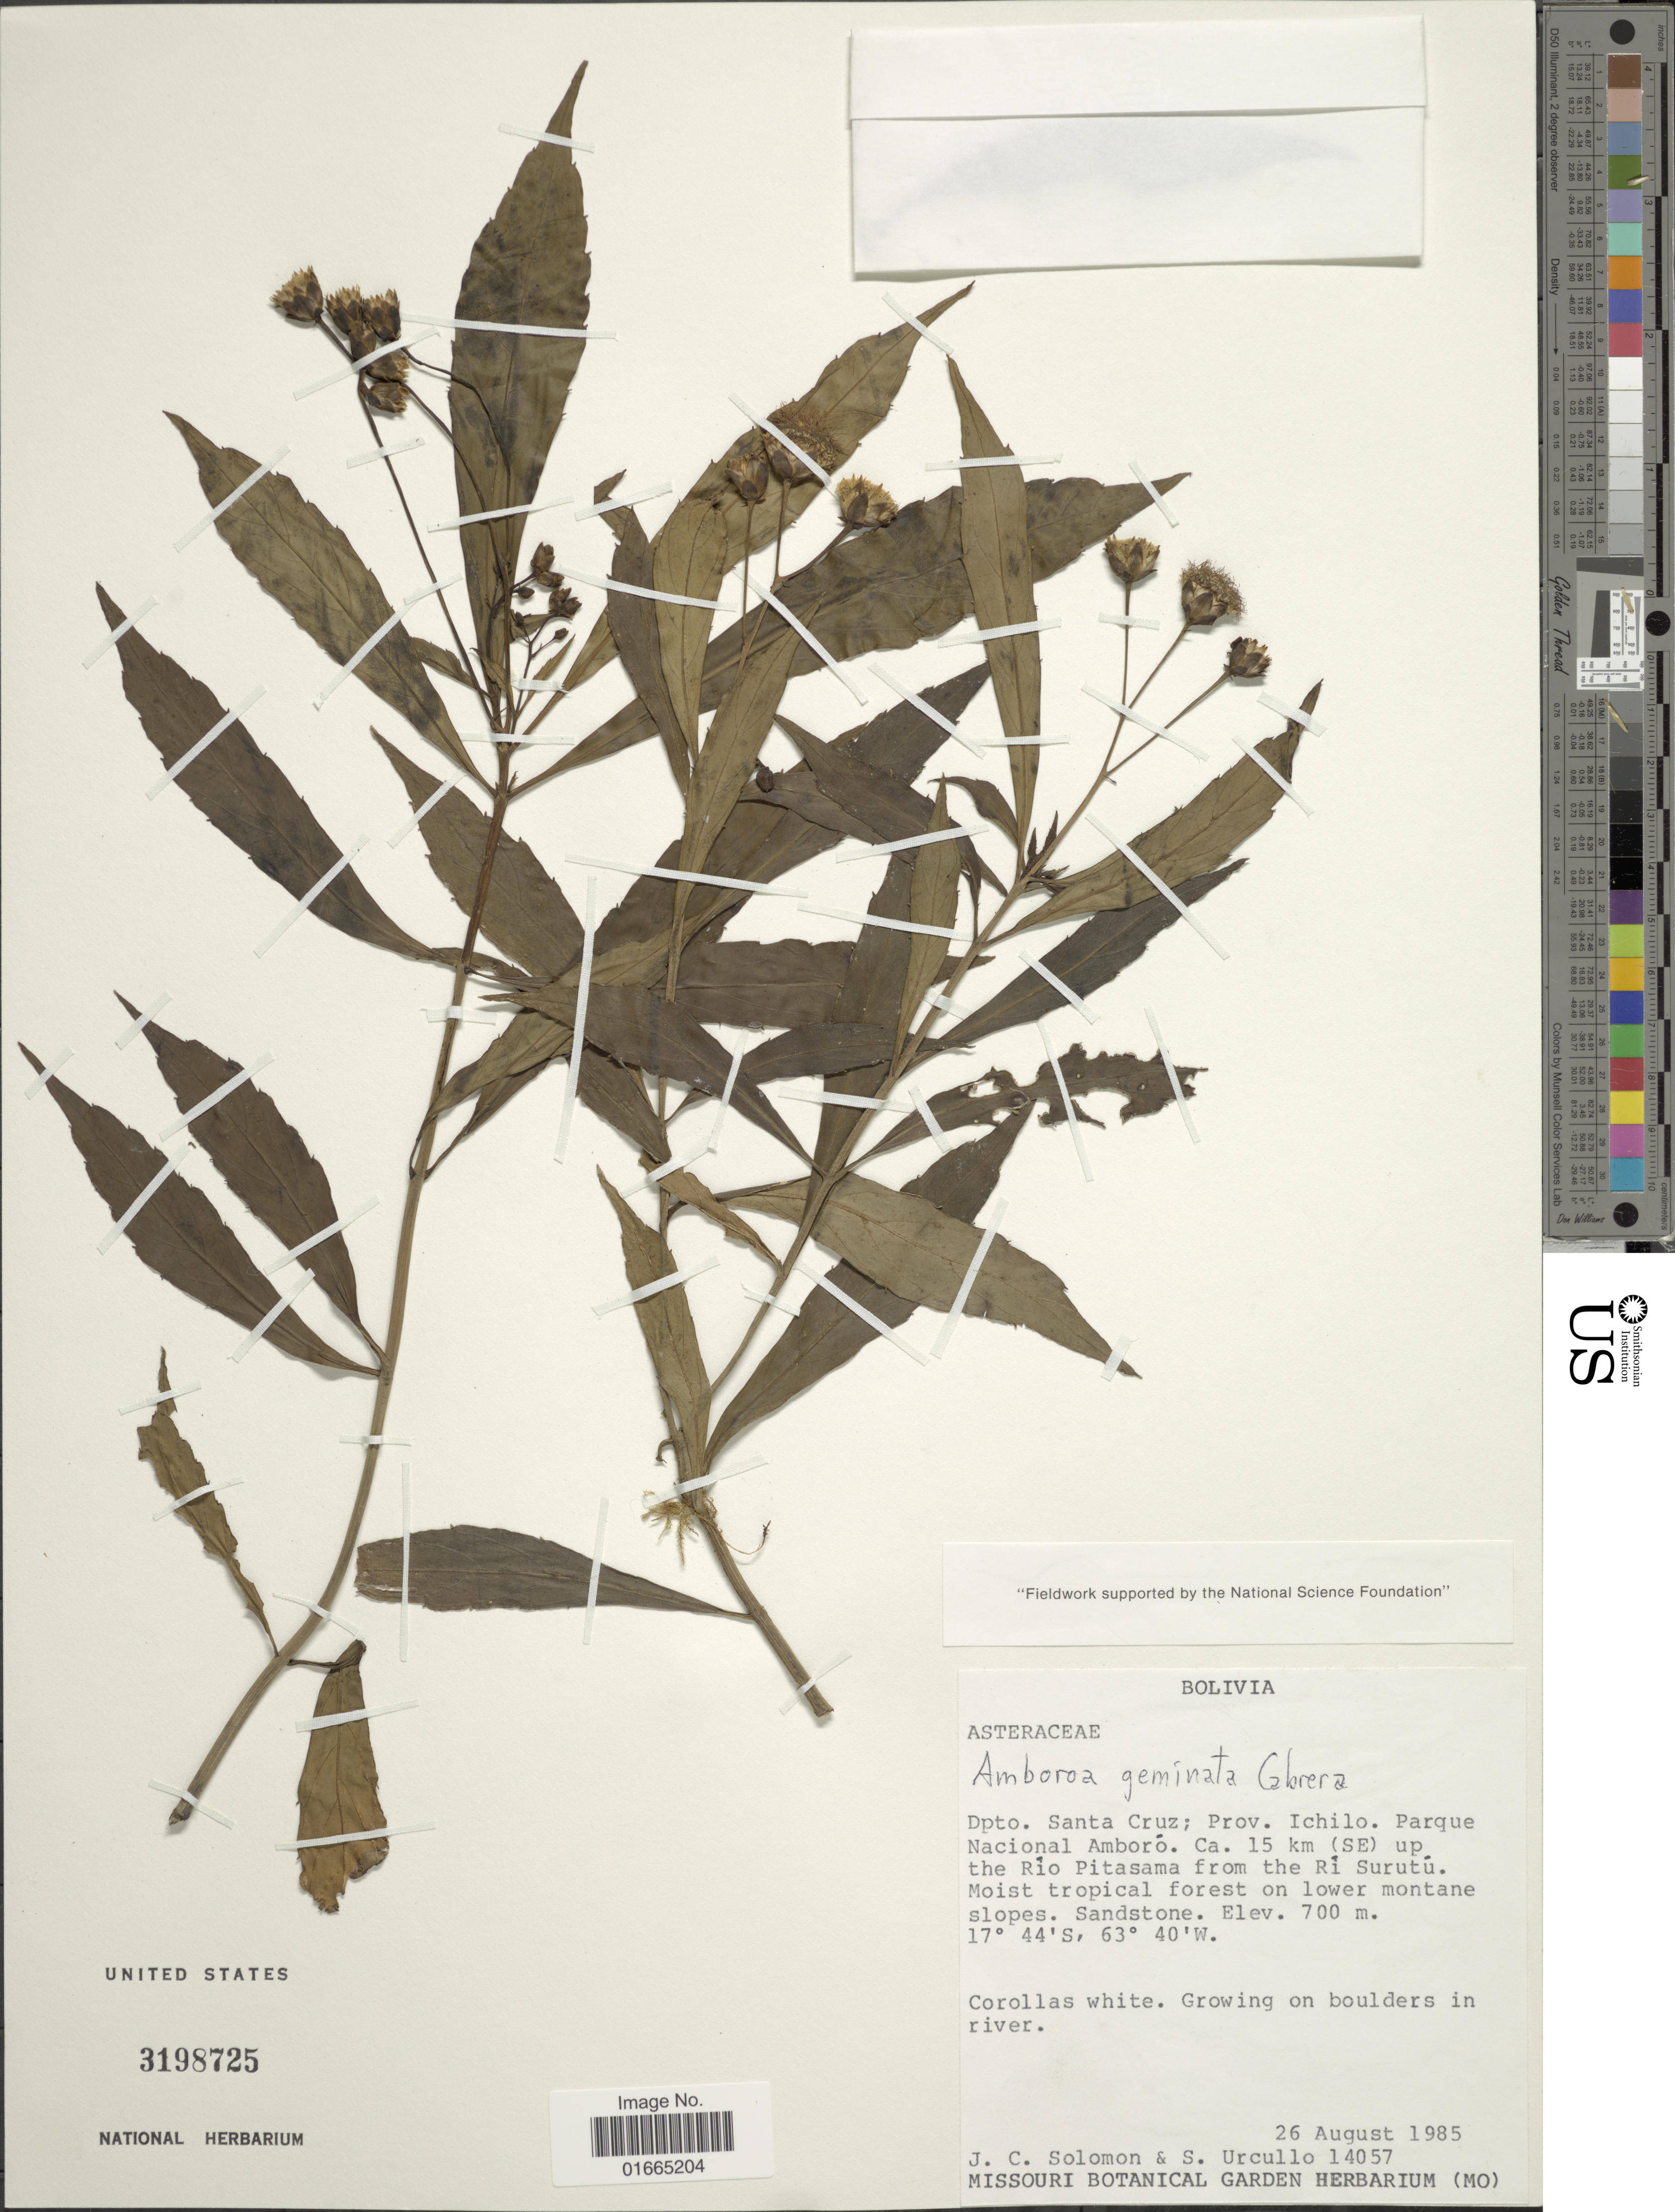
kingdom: Plantae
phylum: Tracheophyta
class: Magnoliopsida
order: Asterales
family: Asteraceae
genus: Amboroa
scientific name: Amboroa geminata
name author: Cabrera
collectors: J. C. Solomon & S. Urcullo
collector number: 14057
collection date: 1985-08-26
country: Bolivia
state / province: Santa Cruz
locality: Dpto. Santa Cruz; Prov. Ichilo. Parque Nacional Amboró. Ca, 15 km (SE) up the Rio Pitasama from the Ri Surutú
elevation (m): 700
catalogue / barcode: US 3198725